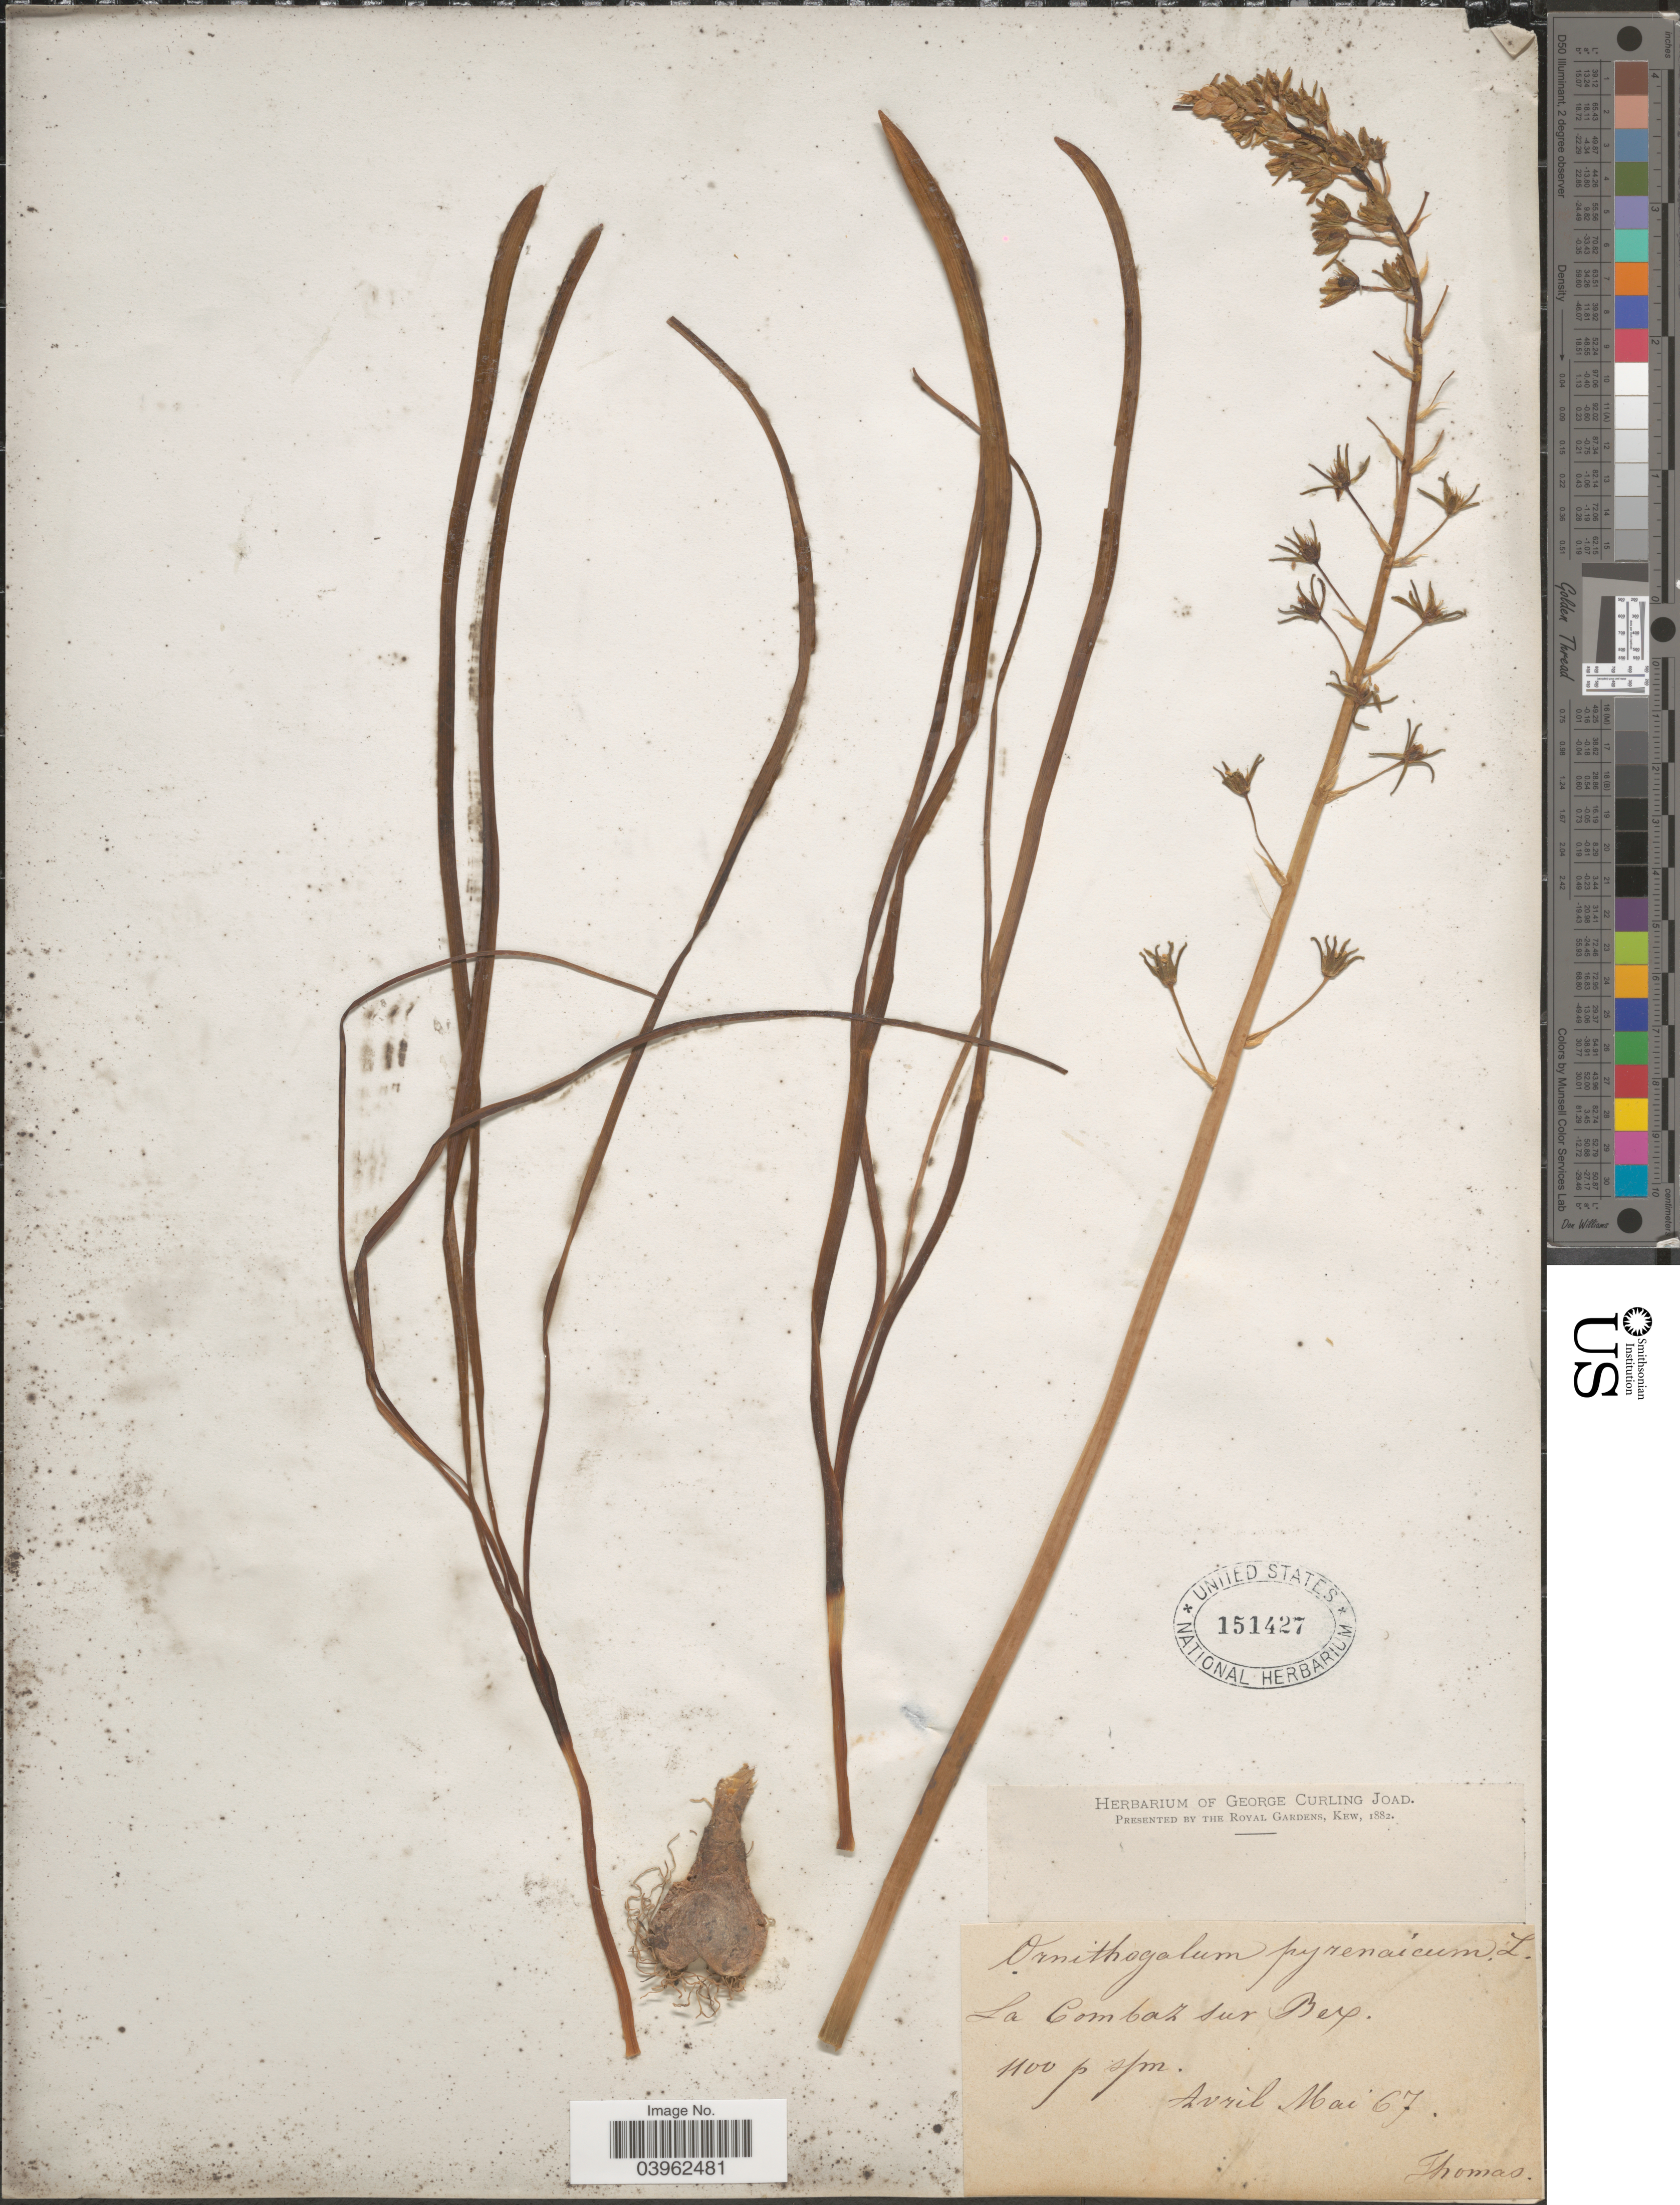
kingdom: Plantae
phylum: Tracheophyta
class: Liliopsida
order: Asparagales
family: Asparagaceae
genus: Ornithogalum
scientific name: Ornithogalum pyrenaicum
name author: L.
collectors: -- Thomas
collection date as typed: Transcribed d/m/y: /4/67 to /5/67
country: France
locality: La Combaz sur Bex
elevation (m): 1100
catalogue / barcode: US 151427